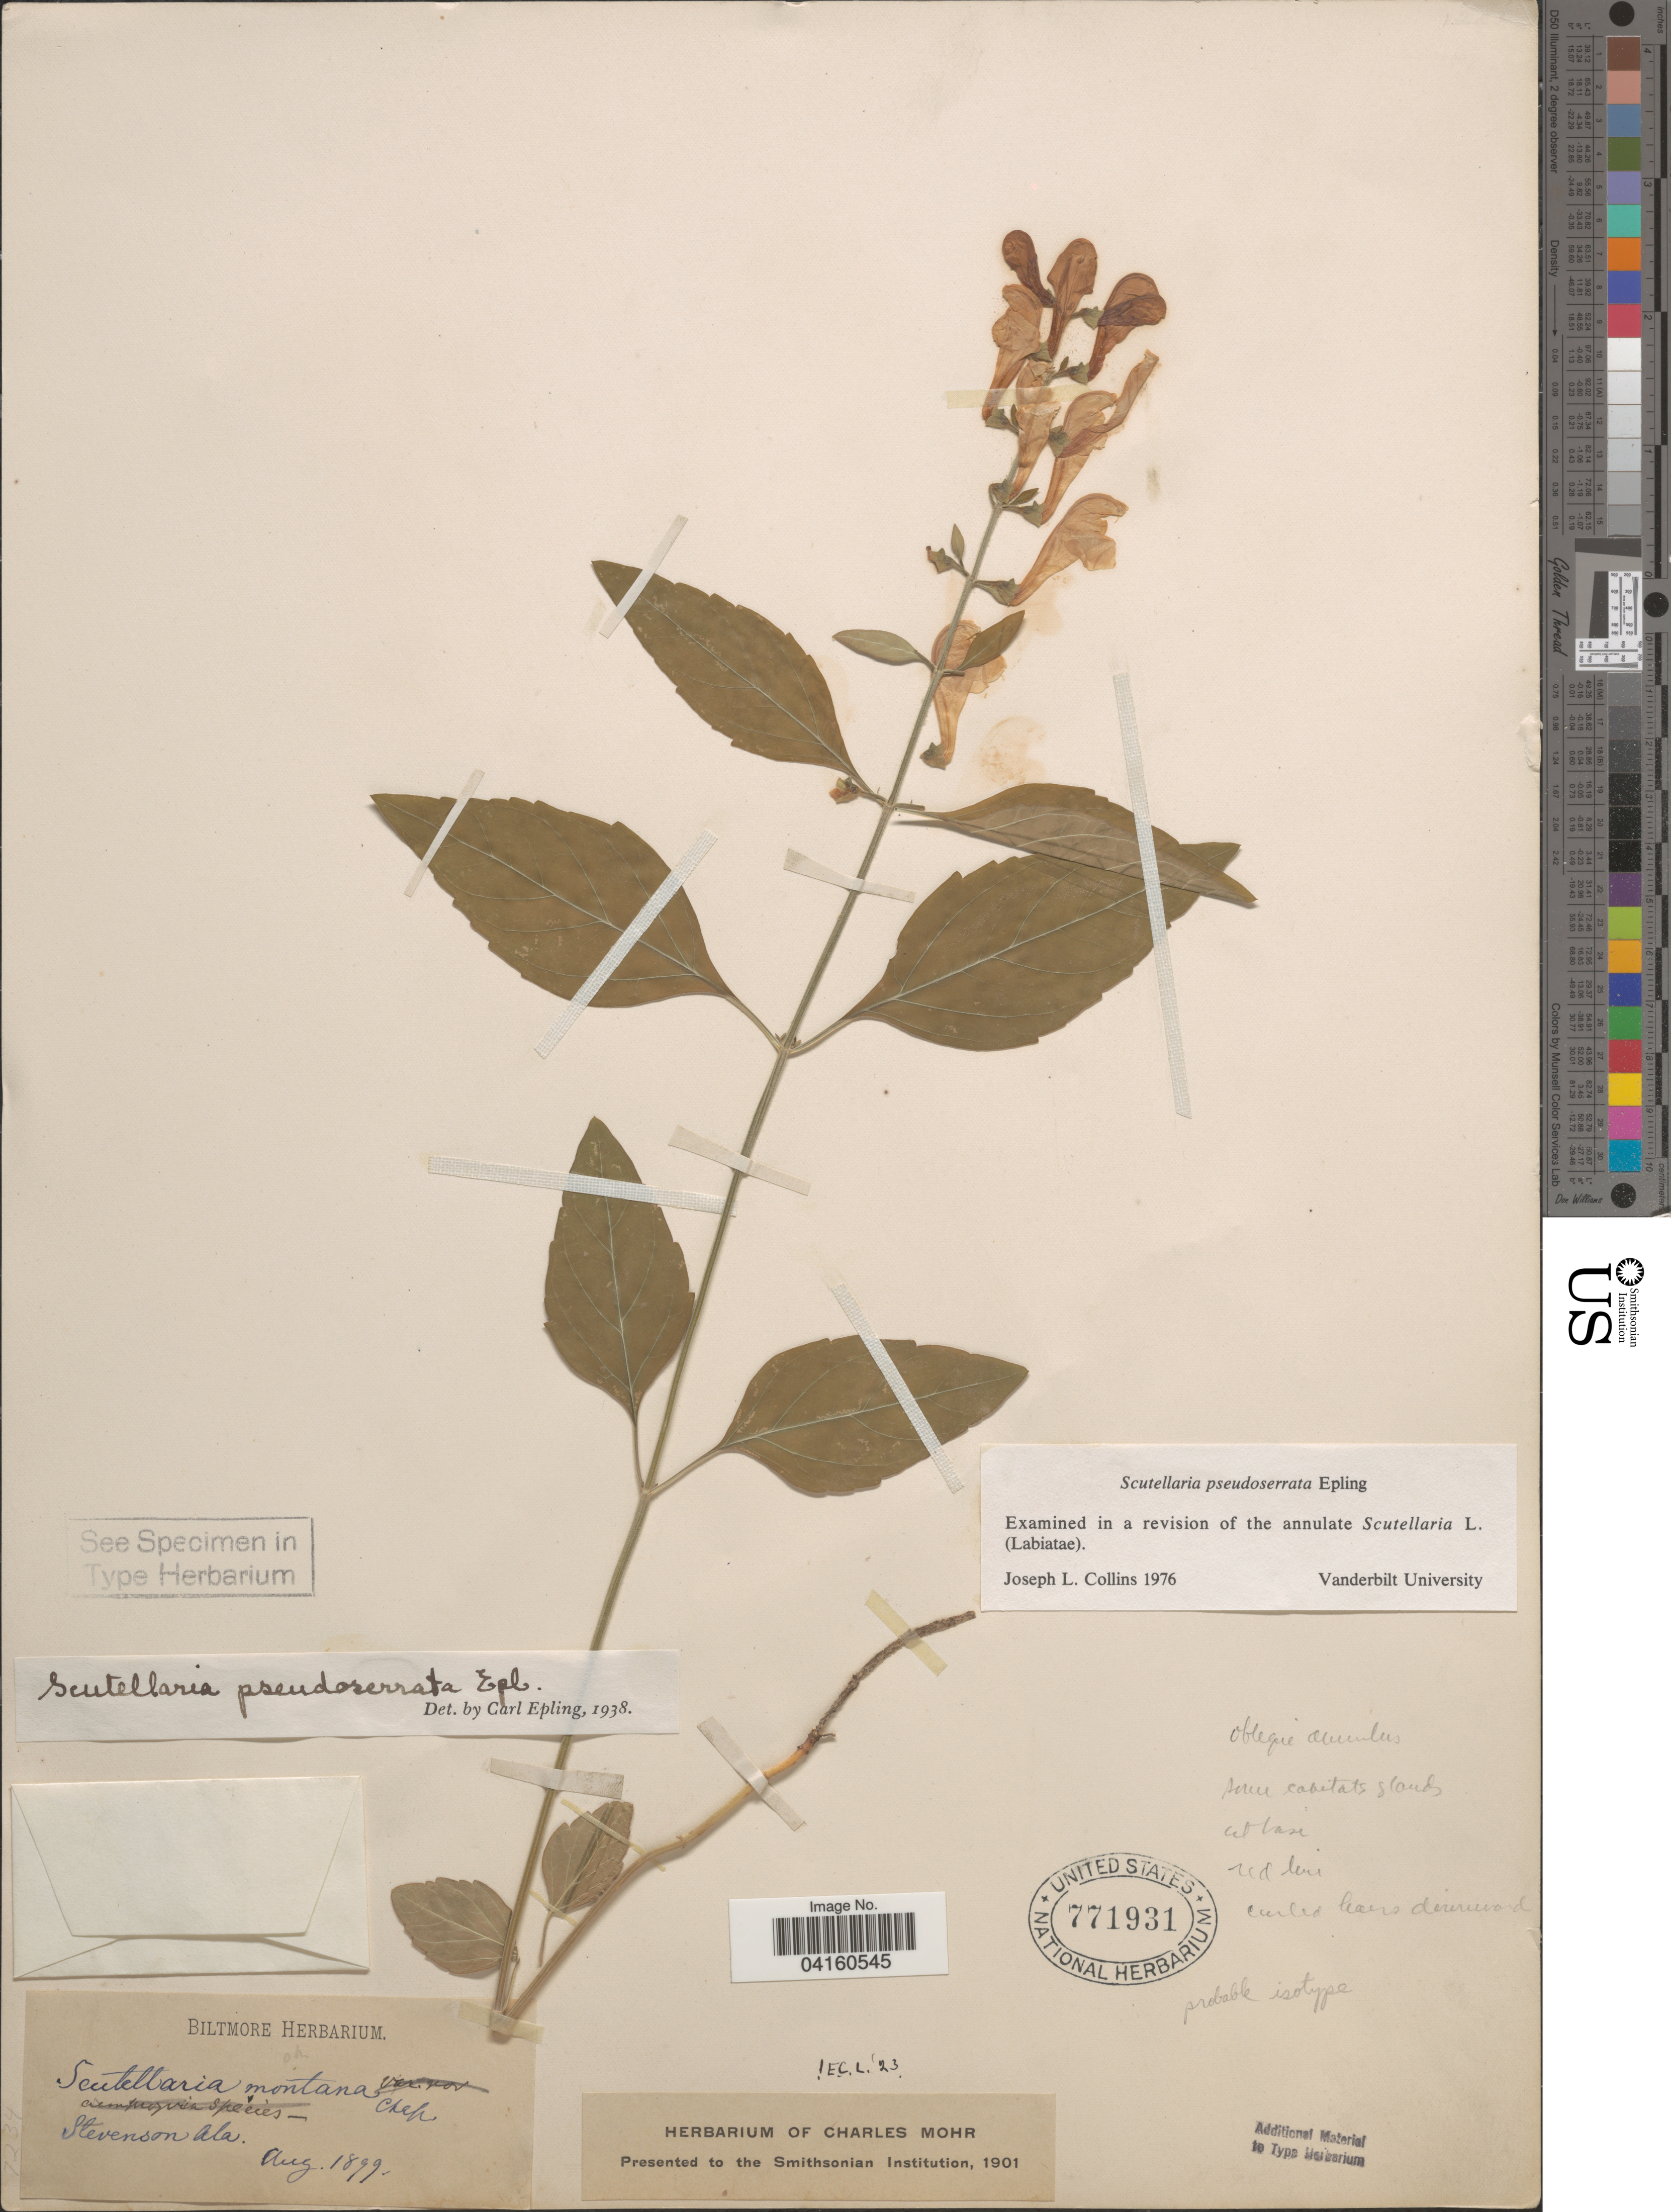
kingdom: Plantae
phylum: Tracheophyta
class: Magnoliopsida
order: Lamiales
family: Lamiaceae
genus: Scutellaria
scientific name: Scutellaria pseudoserrata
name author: Epling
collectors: ex herb. Biltmore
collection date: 1899-08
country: United States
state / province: Alabama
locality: Stevenson.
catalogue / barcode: US 771931